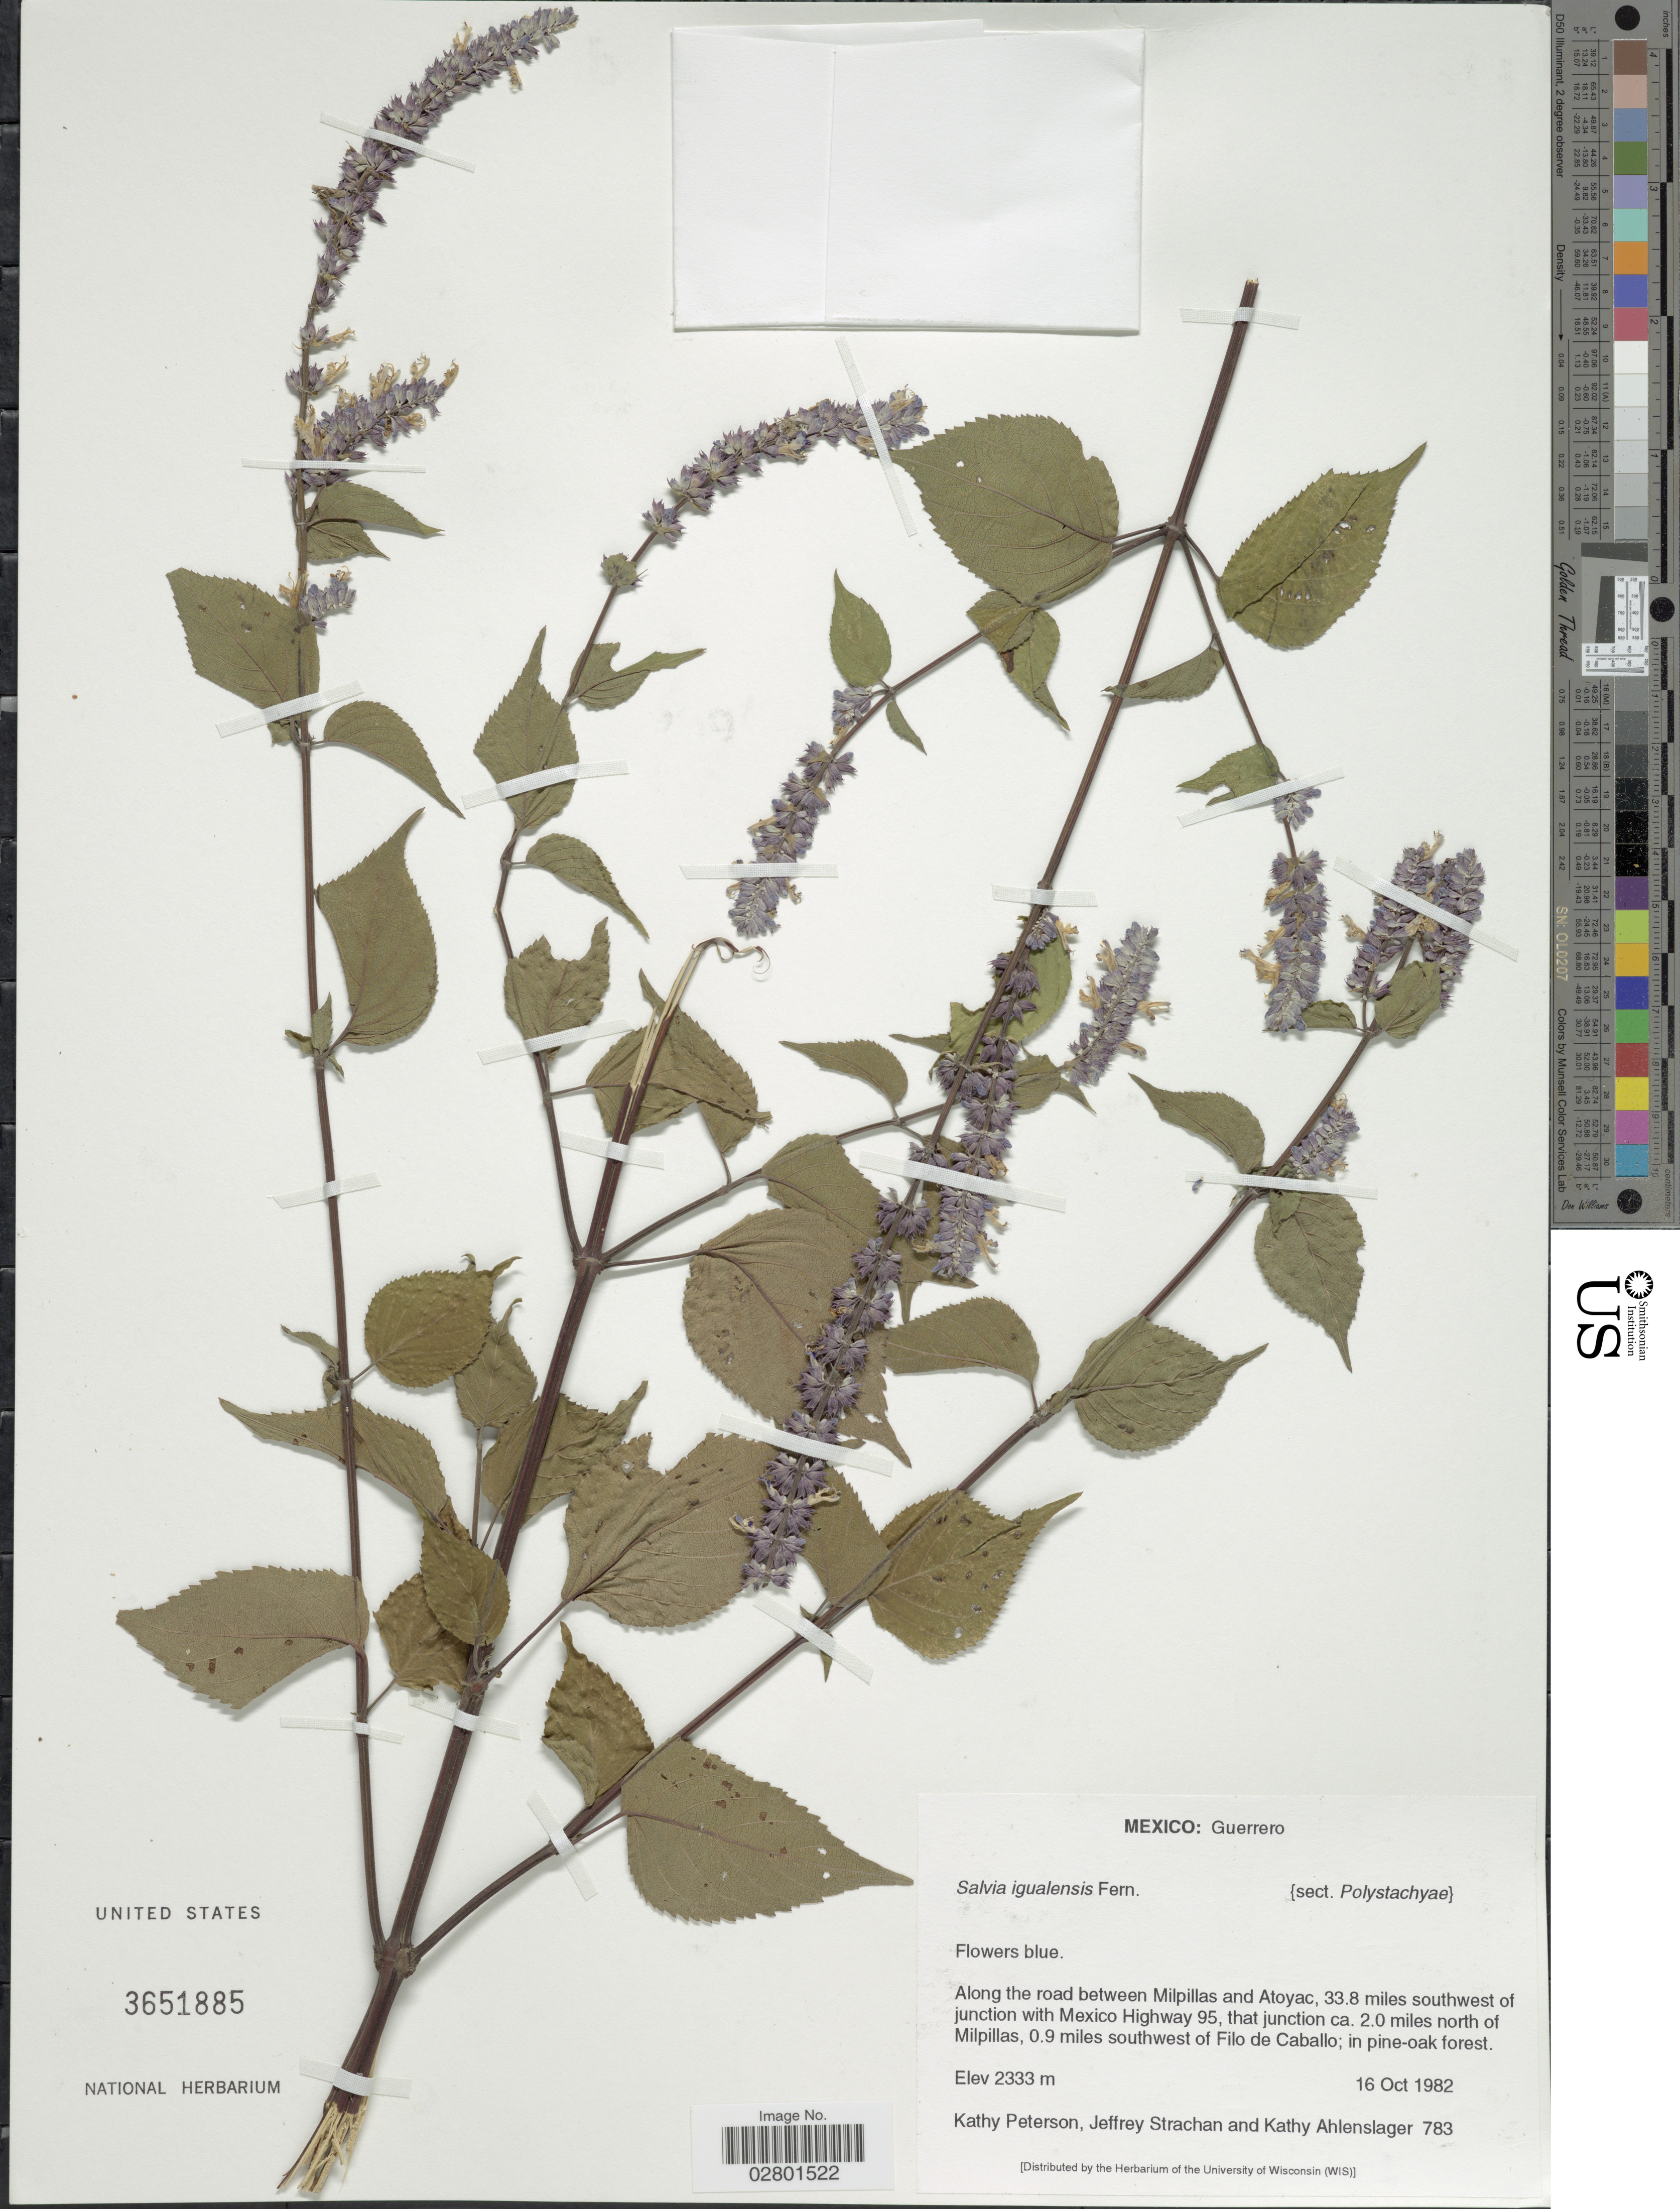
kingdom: Plantae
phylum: Tracheophyta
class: Magnoliopsida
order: Lamiales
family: Lamiaceae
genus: Salvia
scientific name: Salvia igualensis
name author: Fernald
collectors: K. Peterson, J. Strachan & K. Ahlenslager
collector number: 783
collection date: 1982-10-16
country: Mexico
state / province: Guerrero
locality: Along the road between Milpillas and Atoyac, 33.8 miles southwest of junction with Mexico Highway 95, that junction ca. 2.0 miles north of Milpillas, 0.9 miles southwest of Filo de Caballo.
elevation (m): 2333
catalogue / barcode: US 3651885